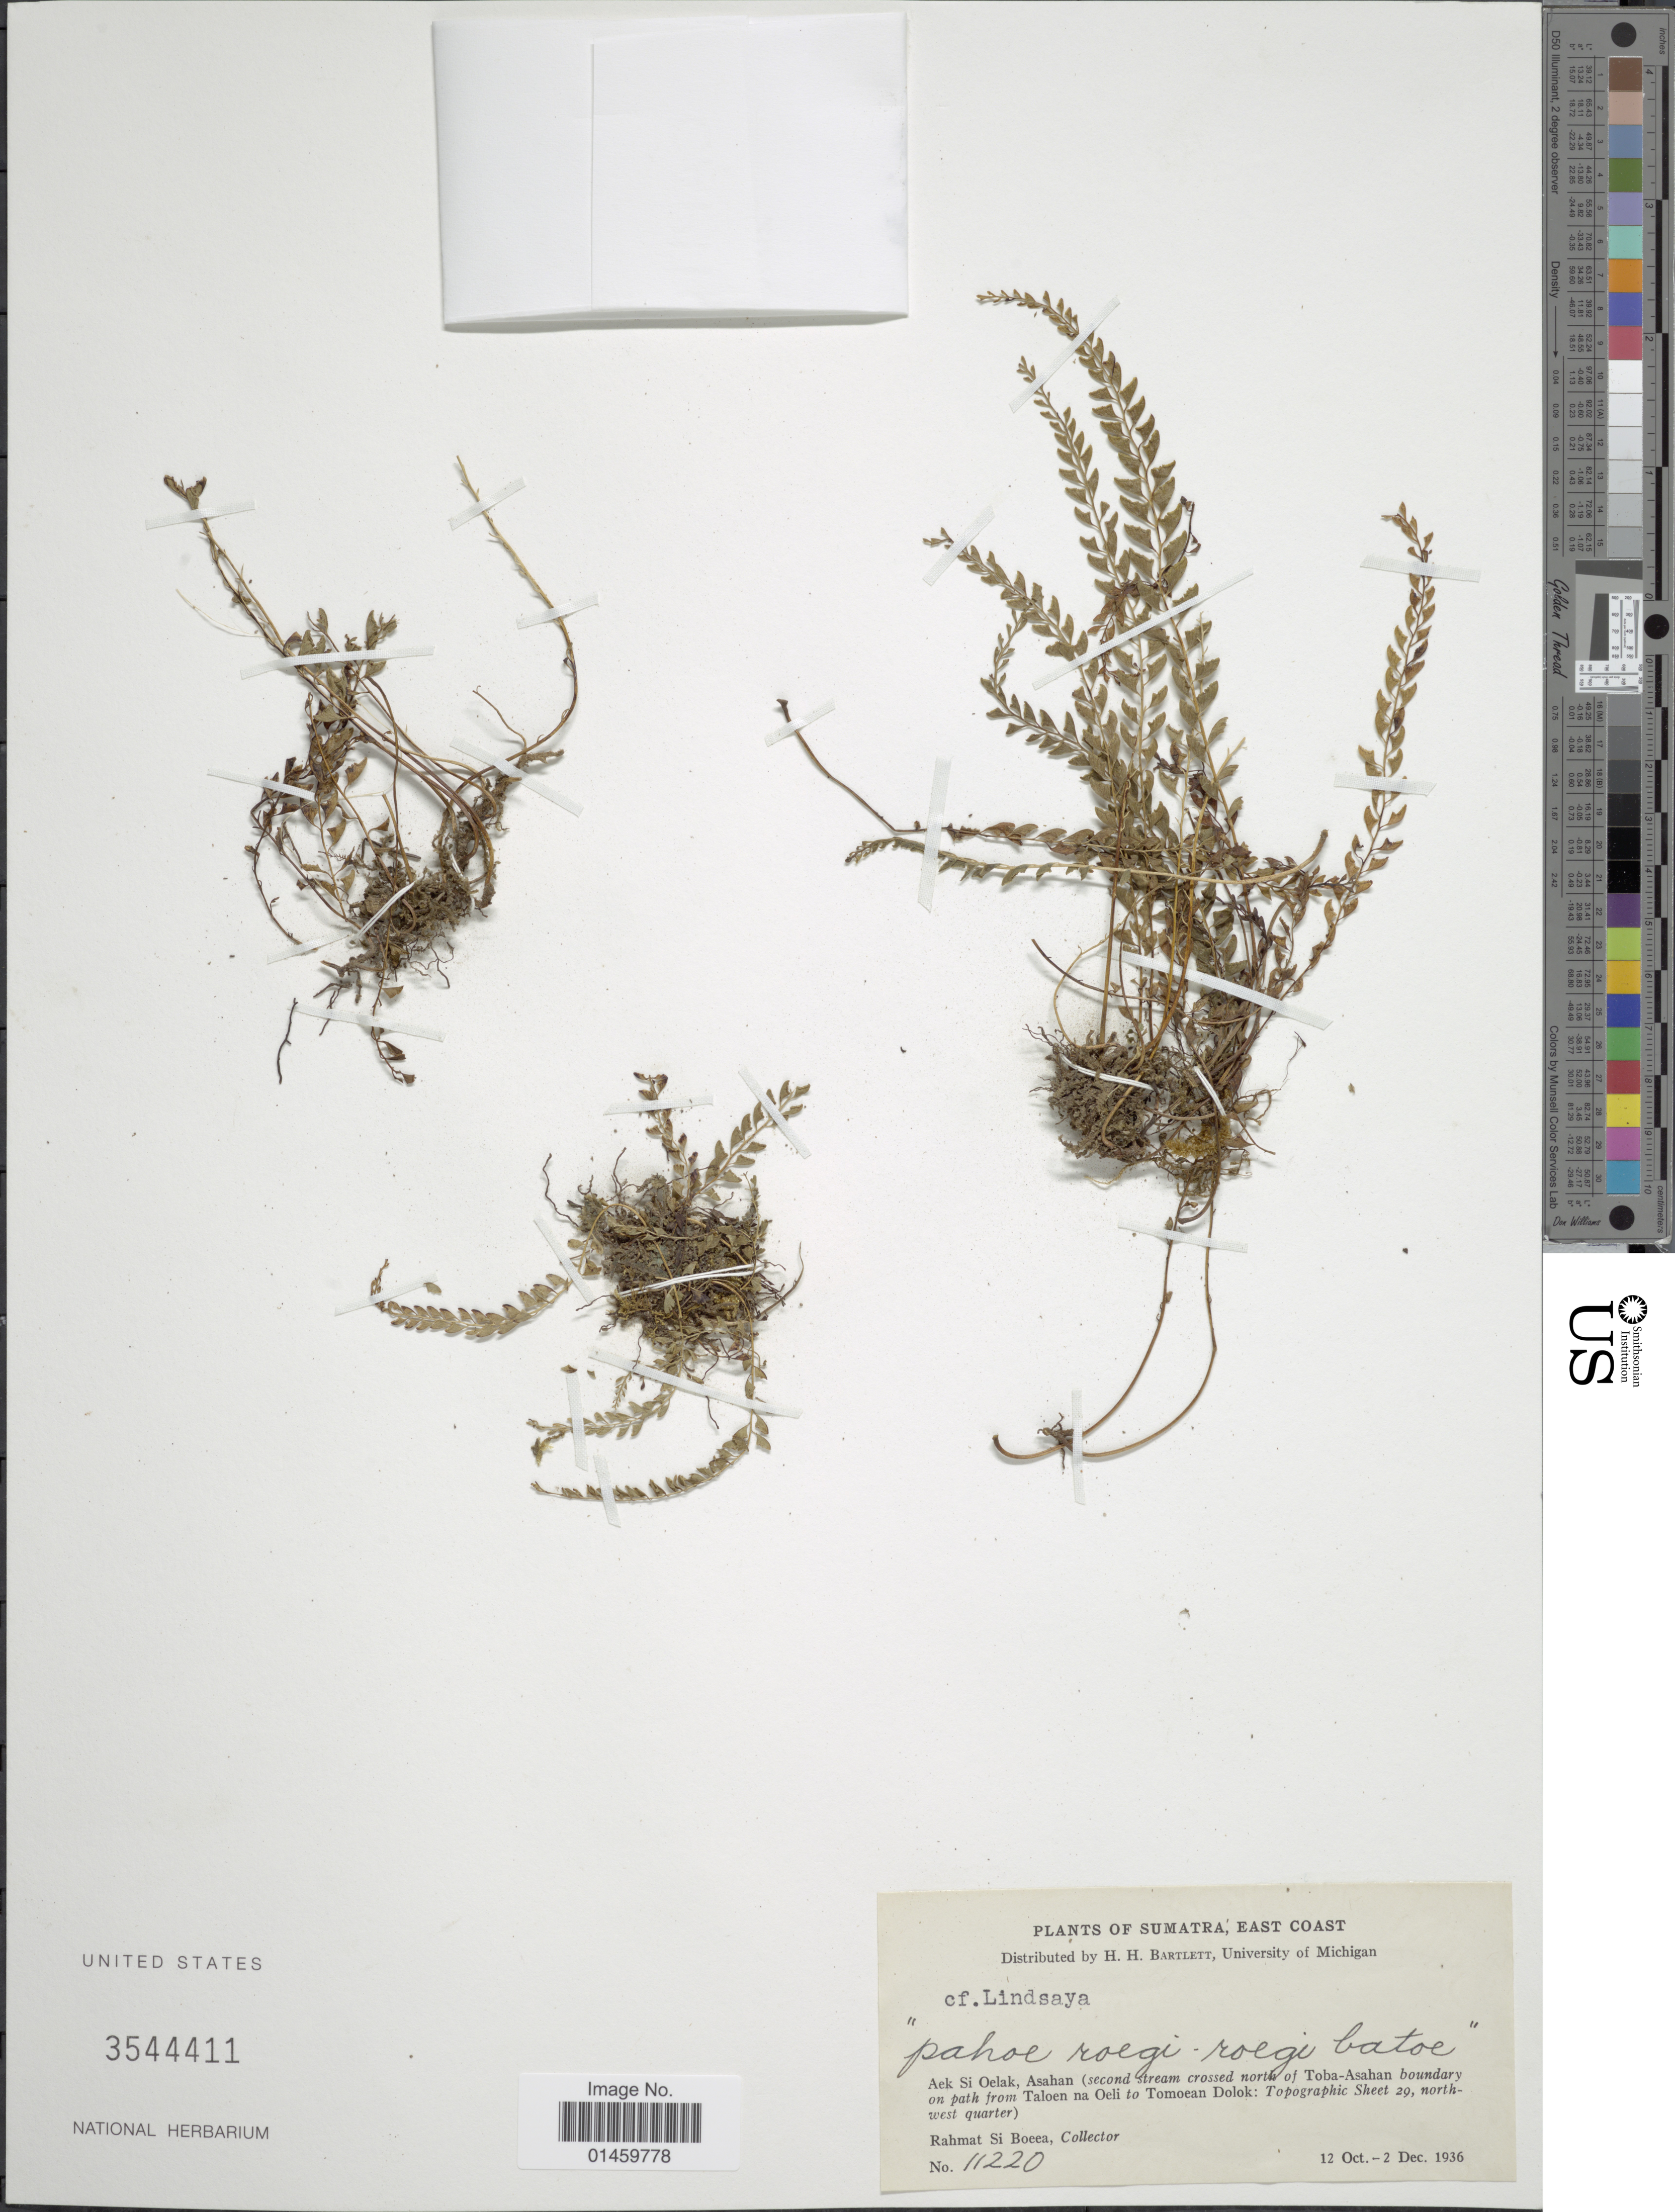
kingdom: Plantae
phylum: Tracheophyta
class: Polypodiopsida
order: Polypodiales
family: Lindsaeaceae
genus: Lindsaea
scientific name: Lindsaea sp.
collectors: Rahmat Si Boeea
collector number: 11220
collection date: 1936-10-12/1936-12-02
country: Indonesia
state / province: Sumatra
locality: East Coast. Aek Si Oelak, Asahan (second stream crossed north of Toba-Asahan boundary on path from Taloen na Oeli to Tomoean Dolok: Topographic Sheet 29, northwest quarter).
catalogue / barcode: US 3544411